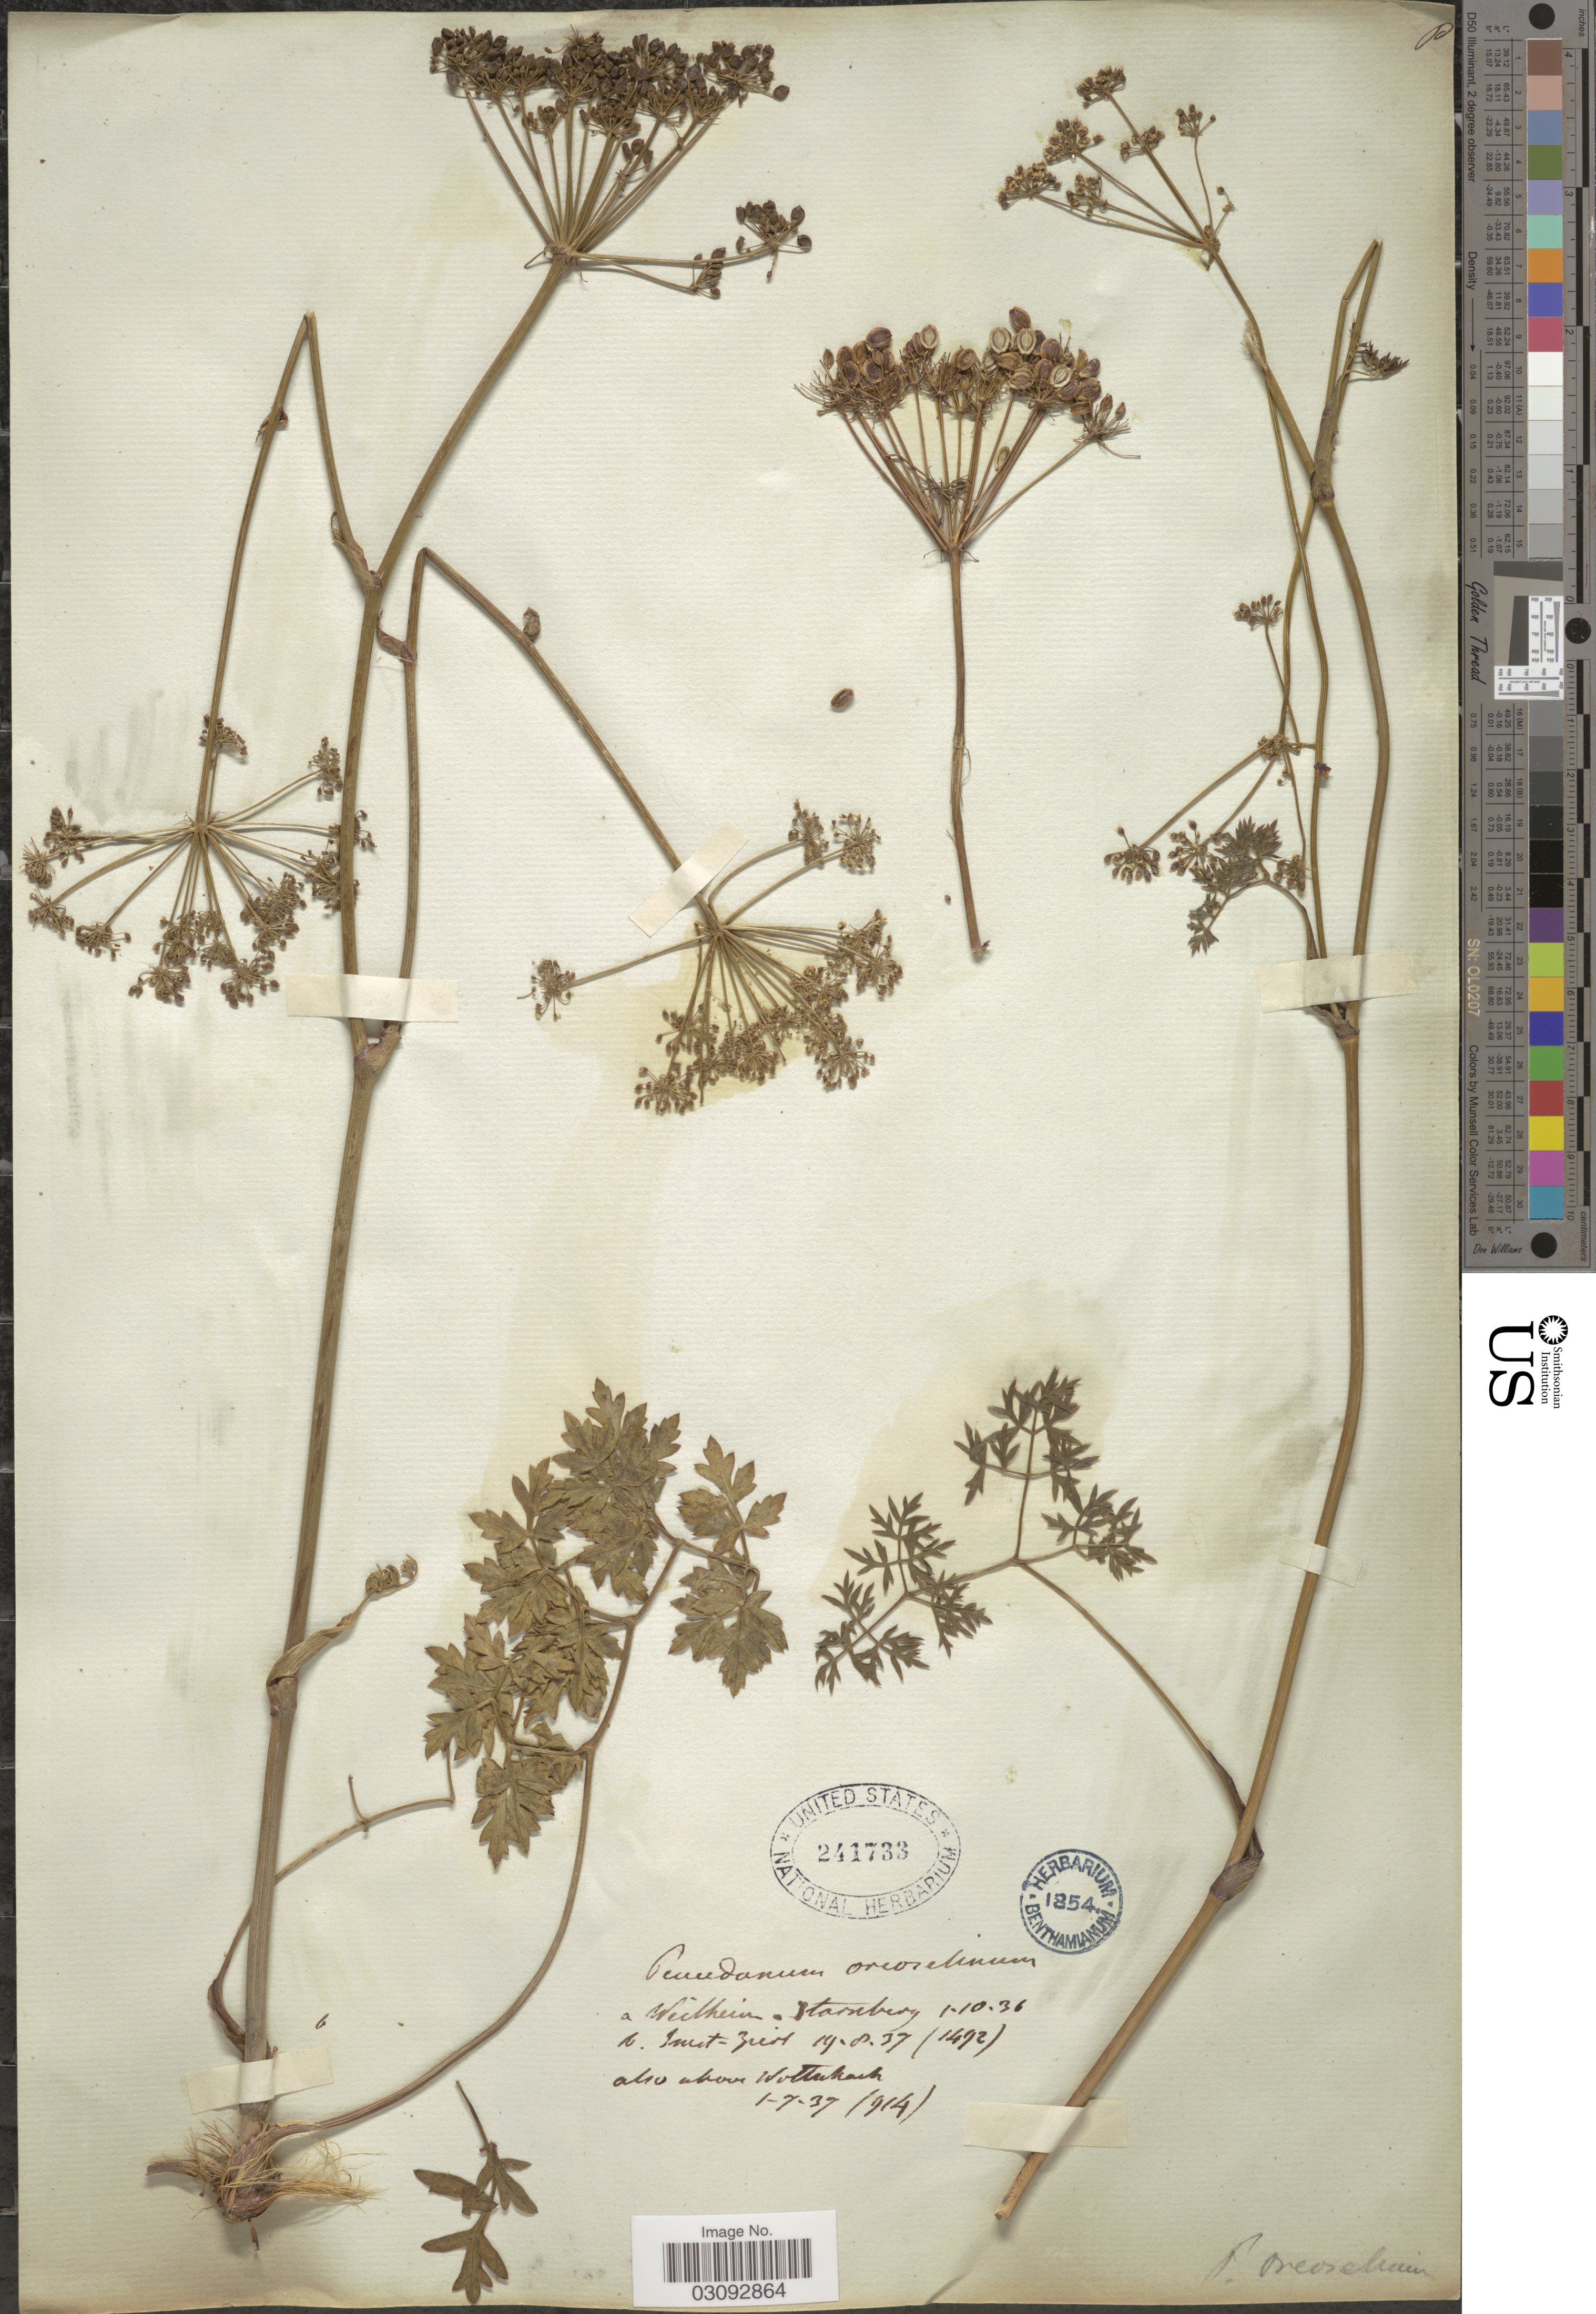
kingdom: Plantae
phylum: Tracheophyta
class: Magnoliopsida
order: Apiales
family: Apiaceae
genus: Peucedanum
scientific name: Peucedanum oreoselinum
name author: (L.) Moench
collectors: Ex herb. Benthamianum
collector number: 1492/914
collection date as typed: Transcribed d/m/y: 1/7/37 to 19/8/37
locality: A Weilheim [interpreted] Starnberg [interpreted], also above Woltenbach [interpreted].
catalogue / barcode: US 241733